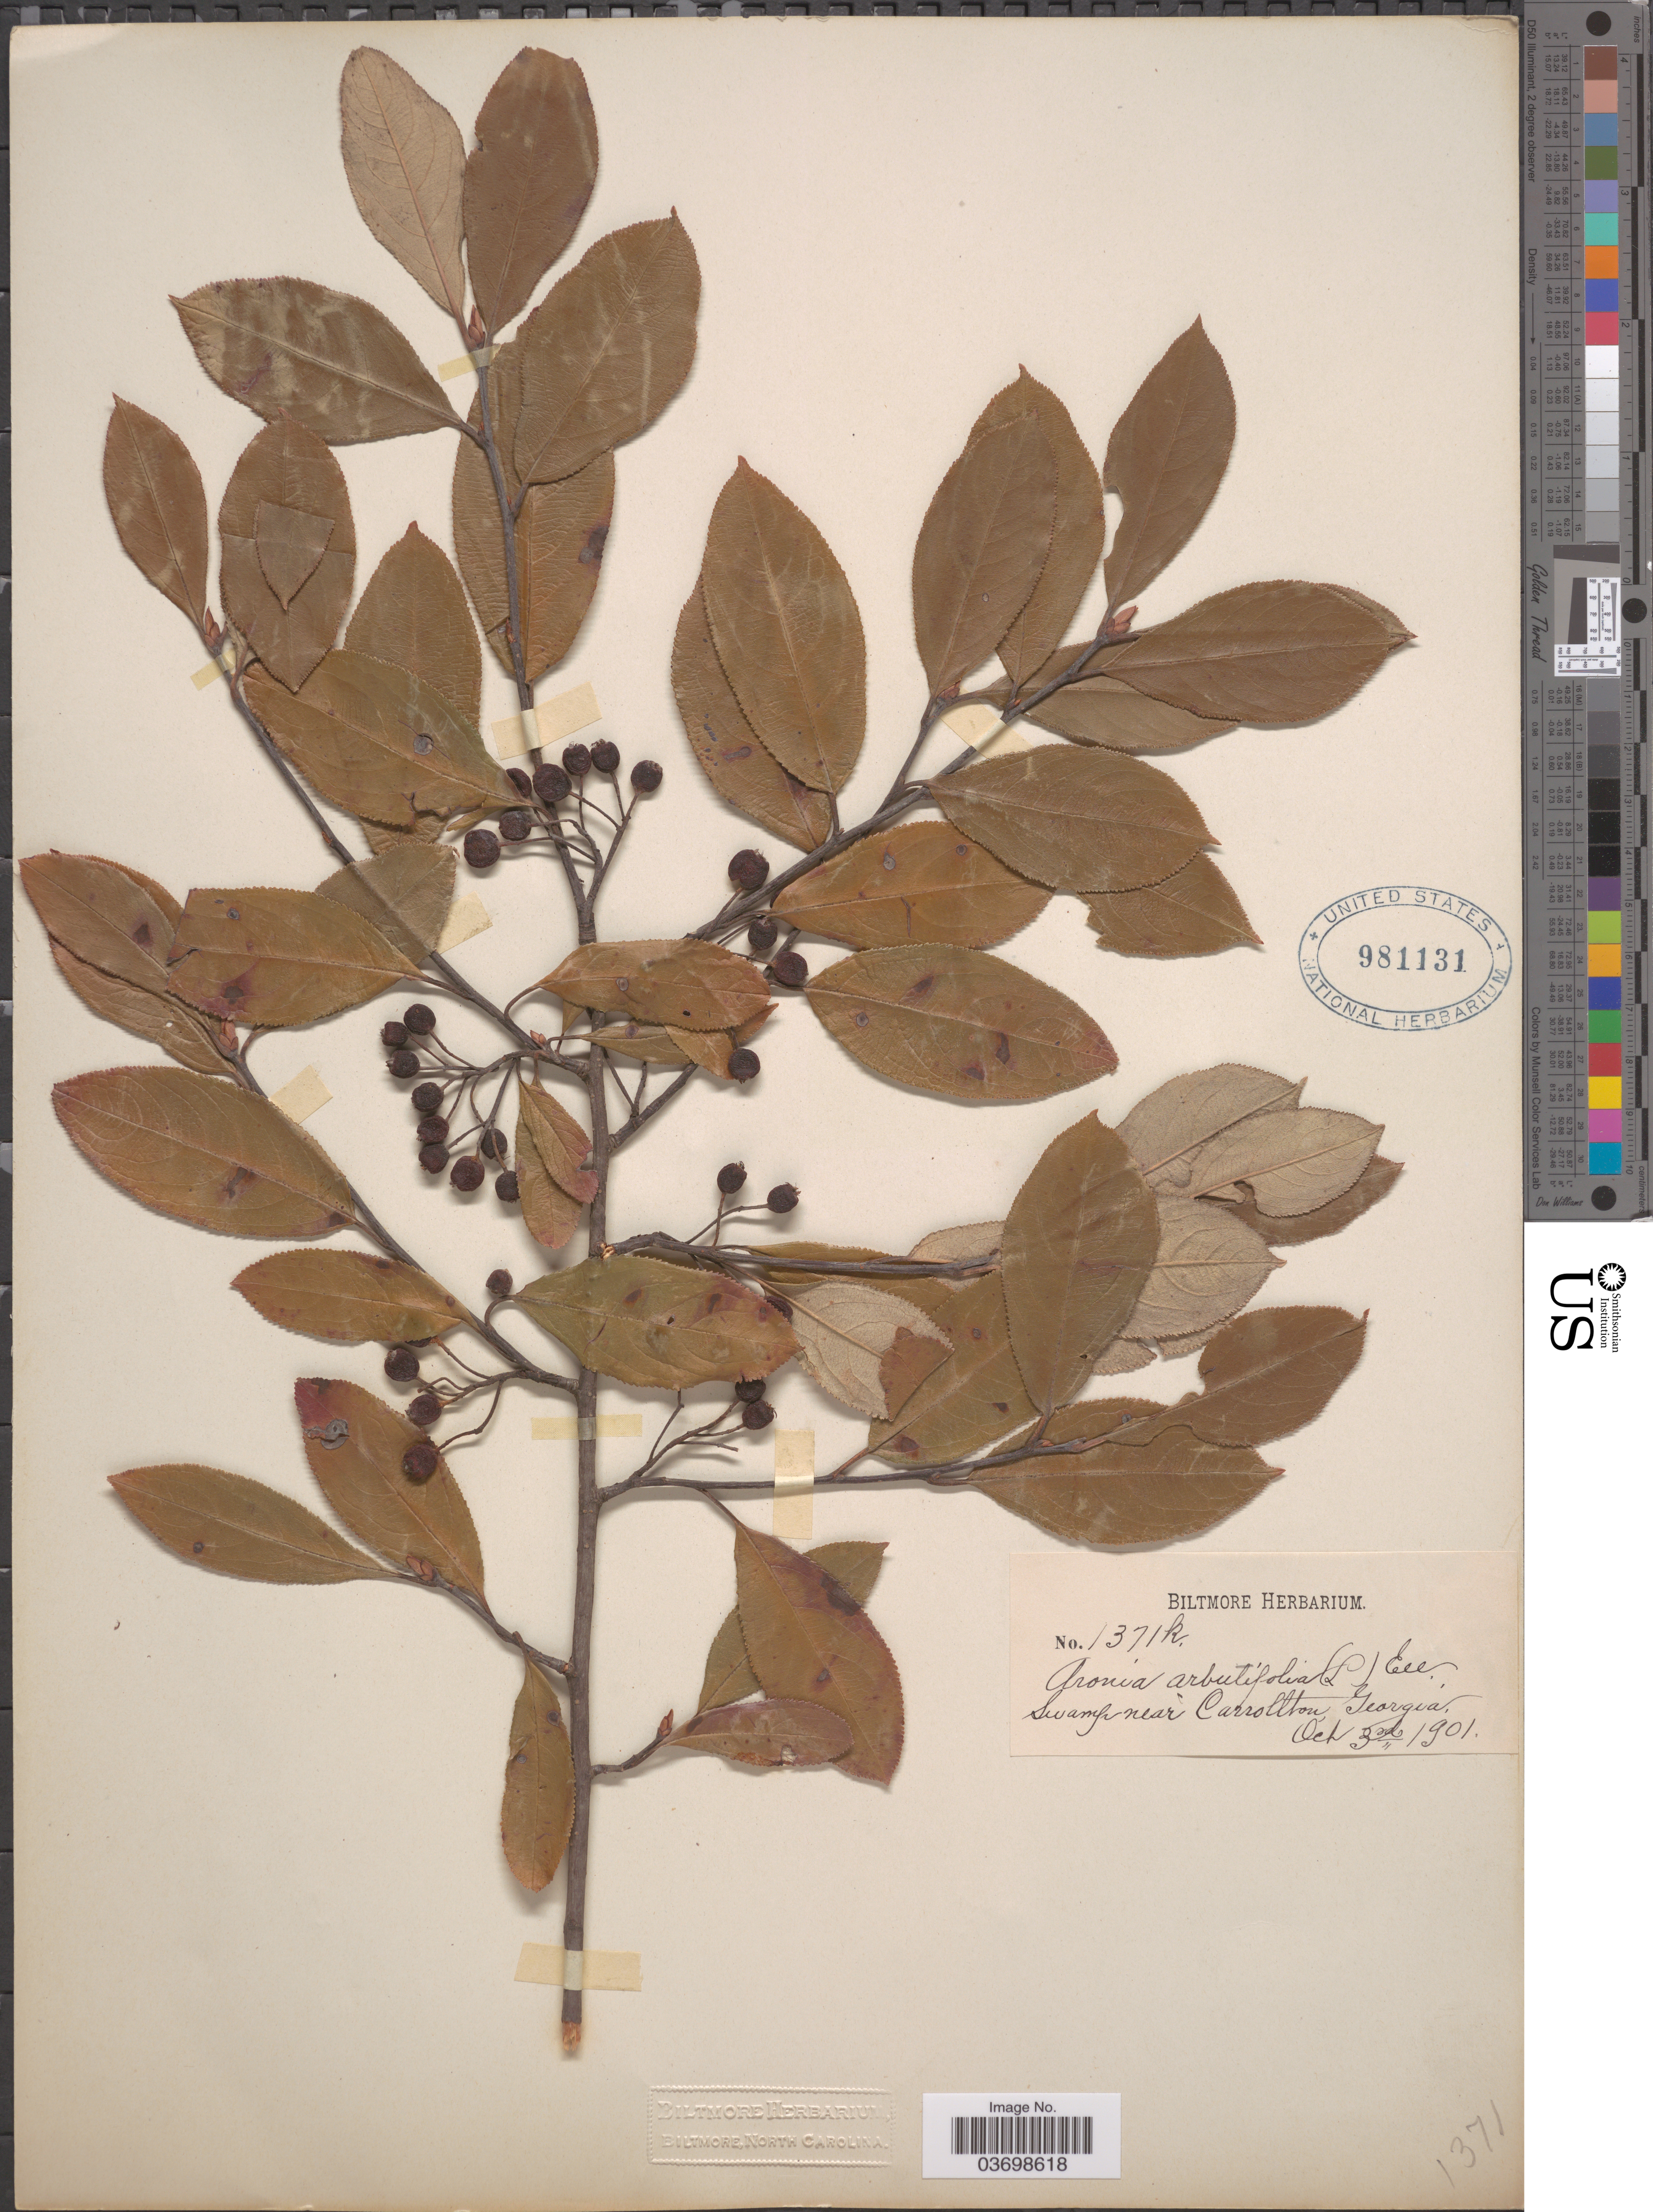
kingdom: Plantae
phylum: Tracheophyta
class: Magnoliopsida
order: Rosales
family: Rosaceae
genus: Aronia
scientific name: Aronia arbutifolia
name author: (L.) Pers.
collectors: ex herb. Biltmore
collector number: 1371k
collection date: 1901-10-03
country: United States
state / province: Georgia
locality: Swamp near Carrollton.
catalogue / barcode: US 981131